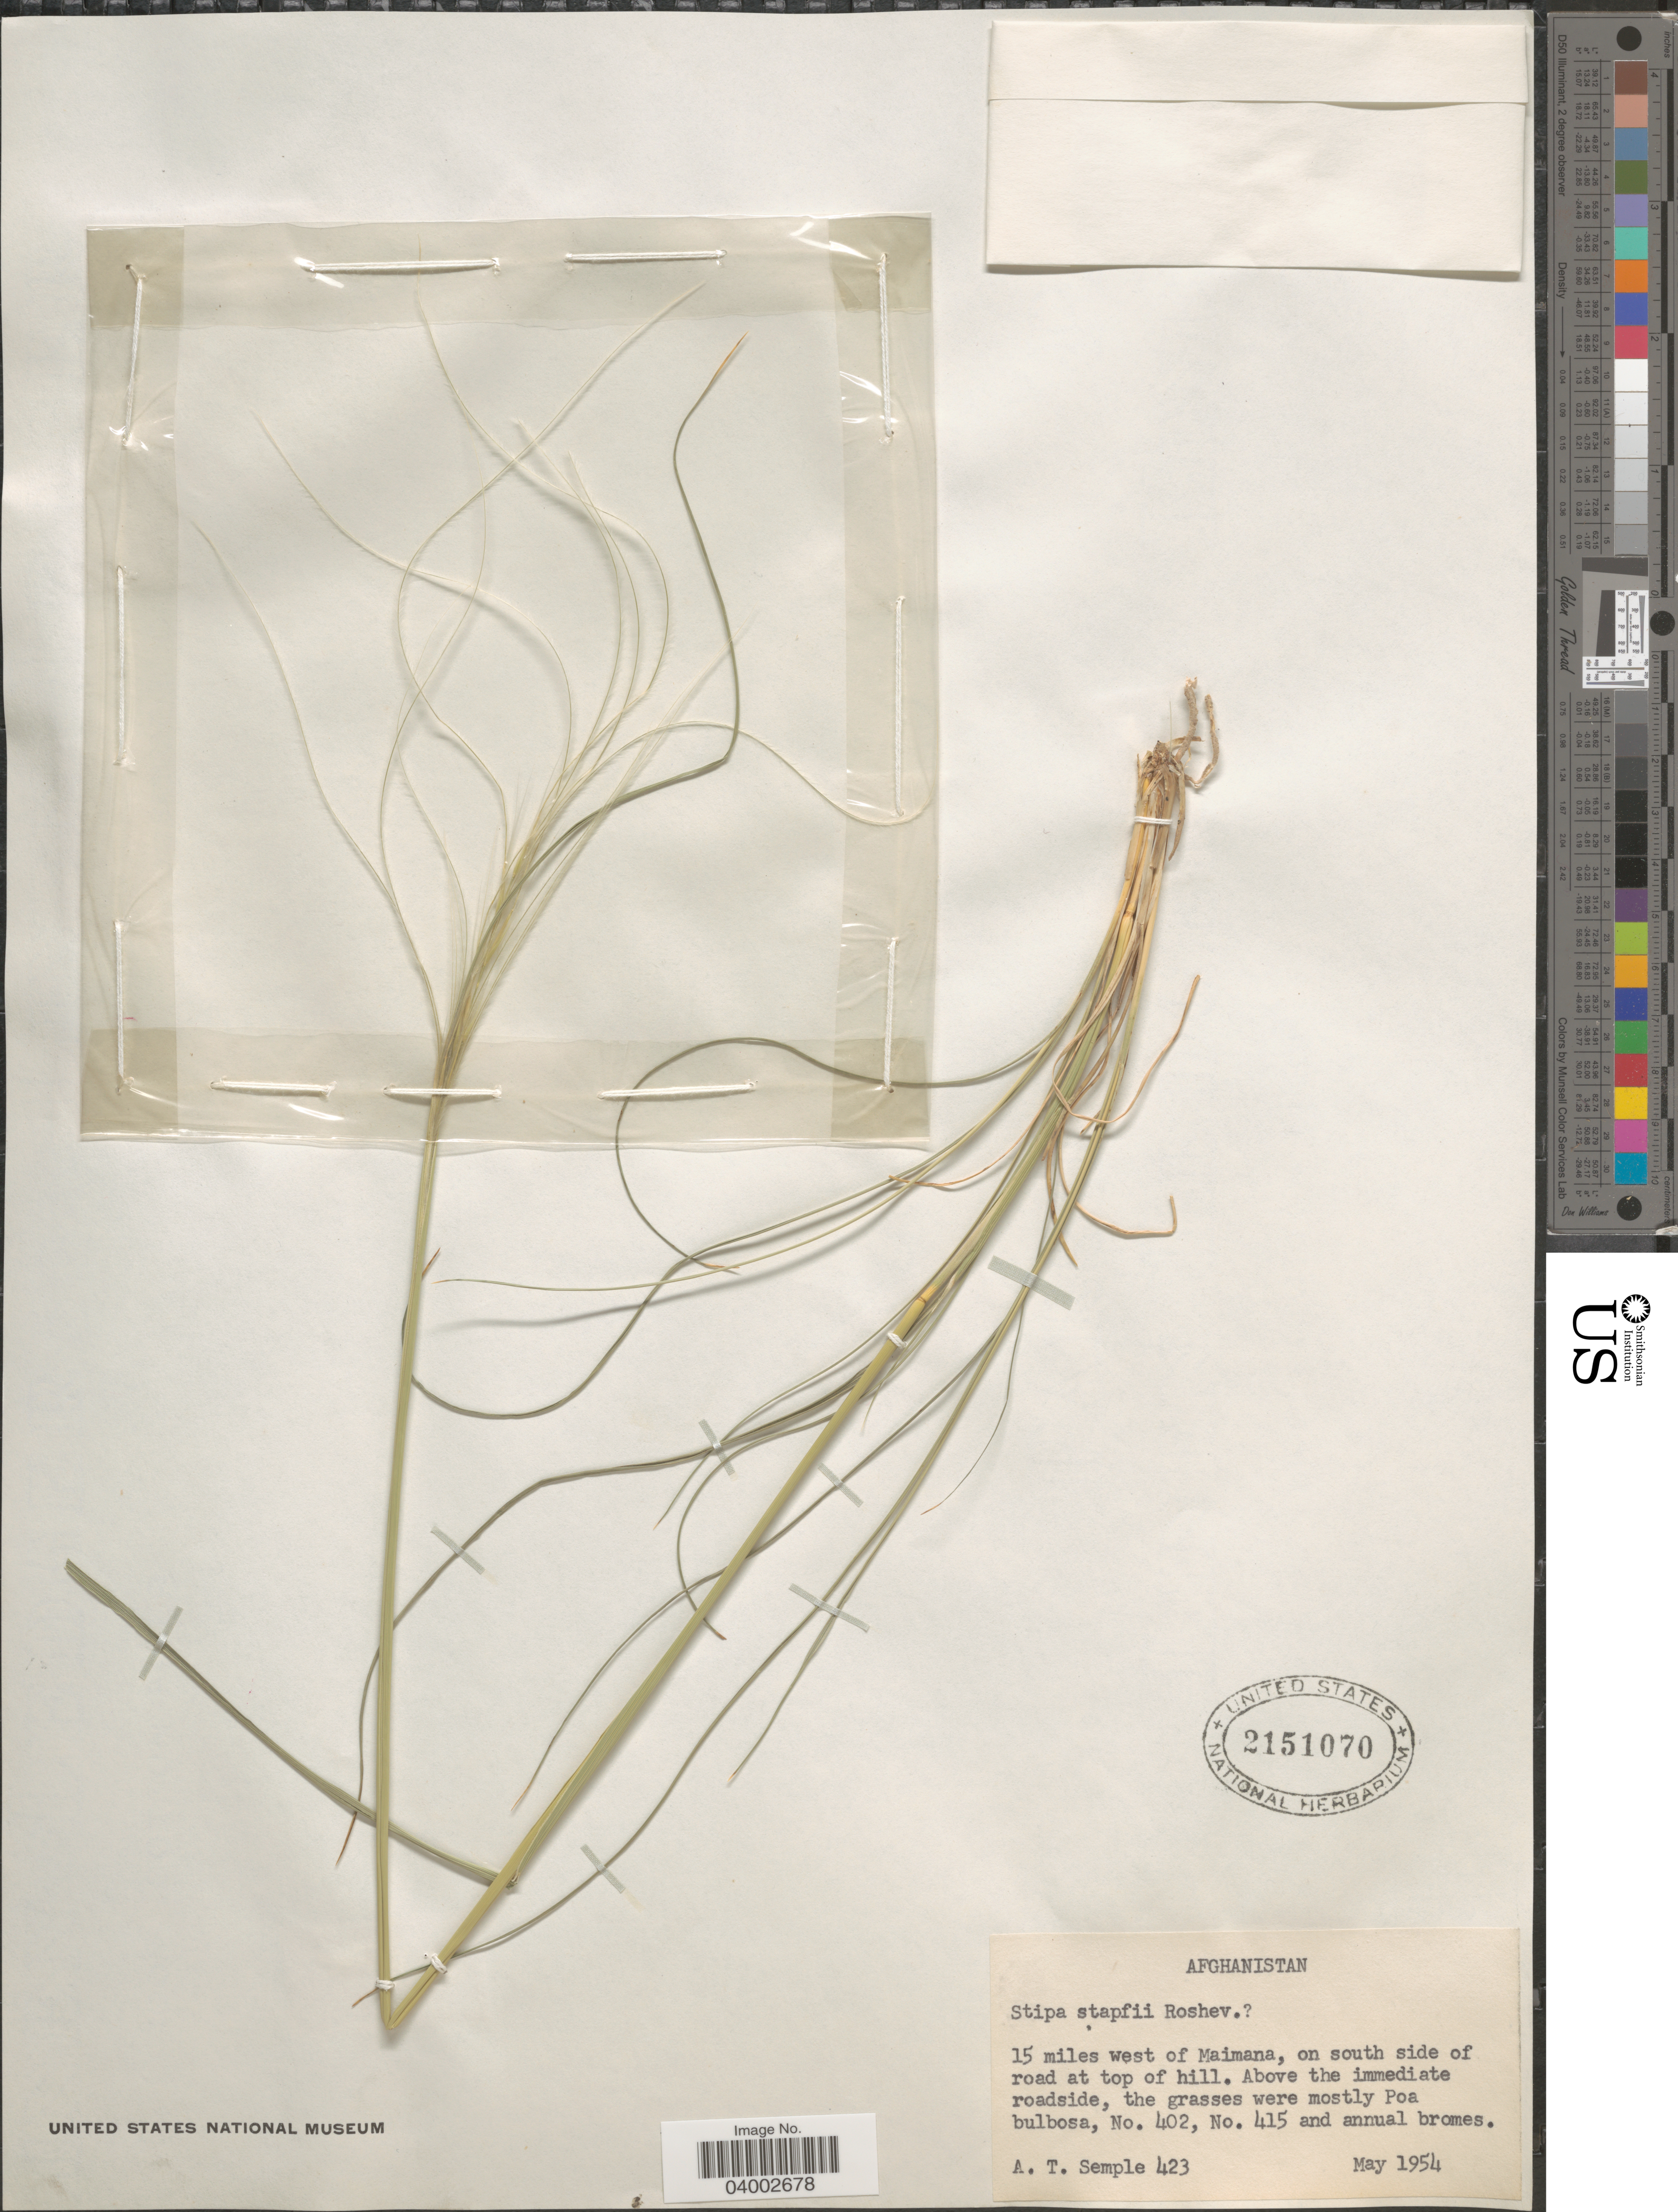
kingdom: Plantae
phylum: Tracheophyta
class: Liliopsida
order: Poales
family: Poaceae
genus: Stipa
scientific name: Stipa barbata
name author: Michx.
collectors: A. Semple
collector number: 423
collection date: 1954-05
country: Afghanistan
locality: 15 miles west of Maimana, on south side of road at top of hill.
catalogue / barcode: US 2151070